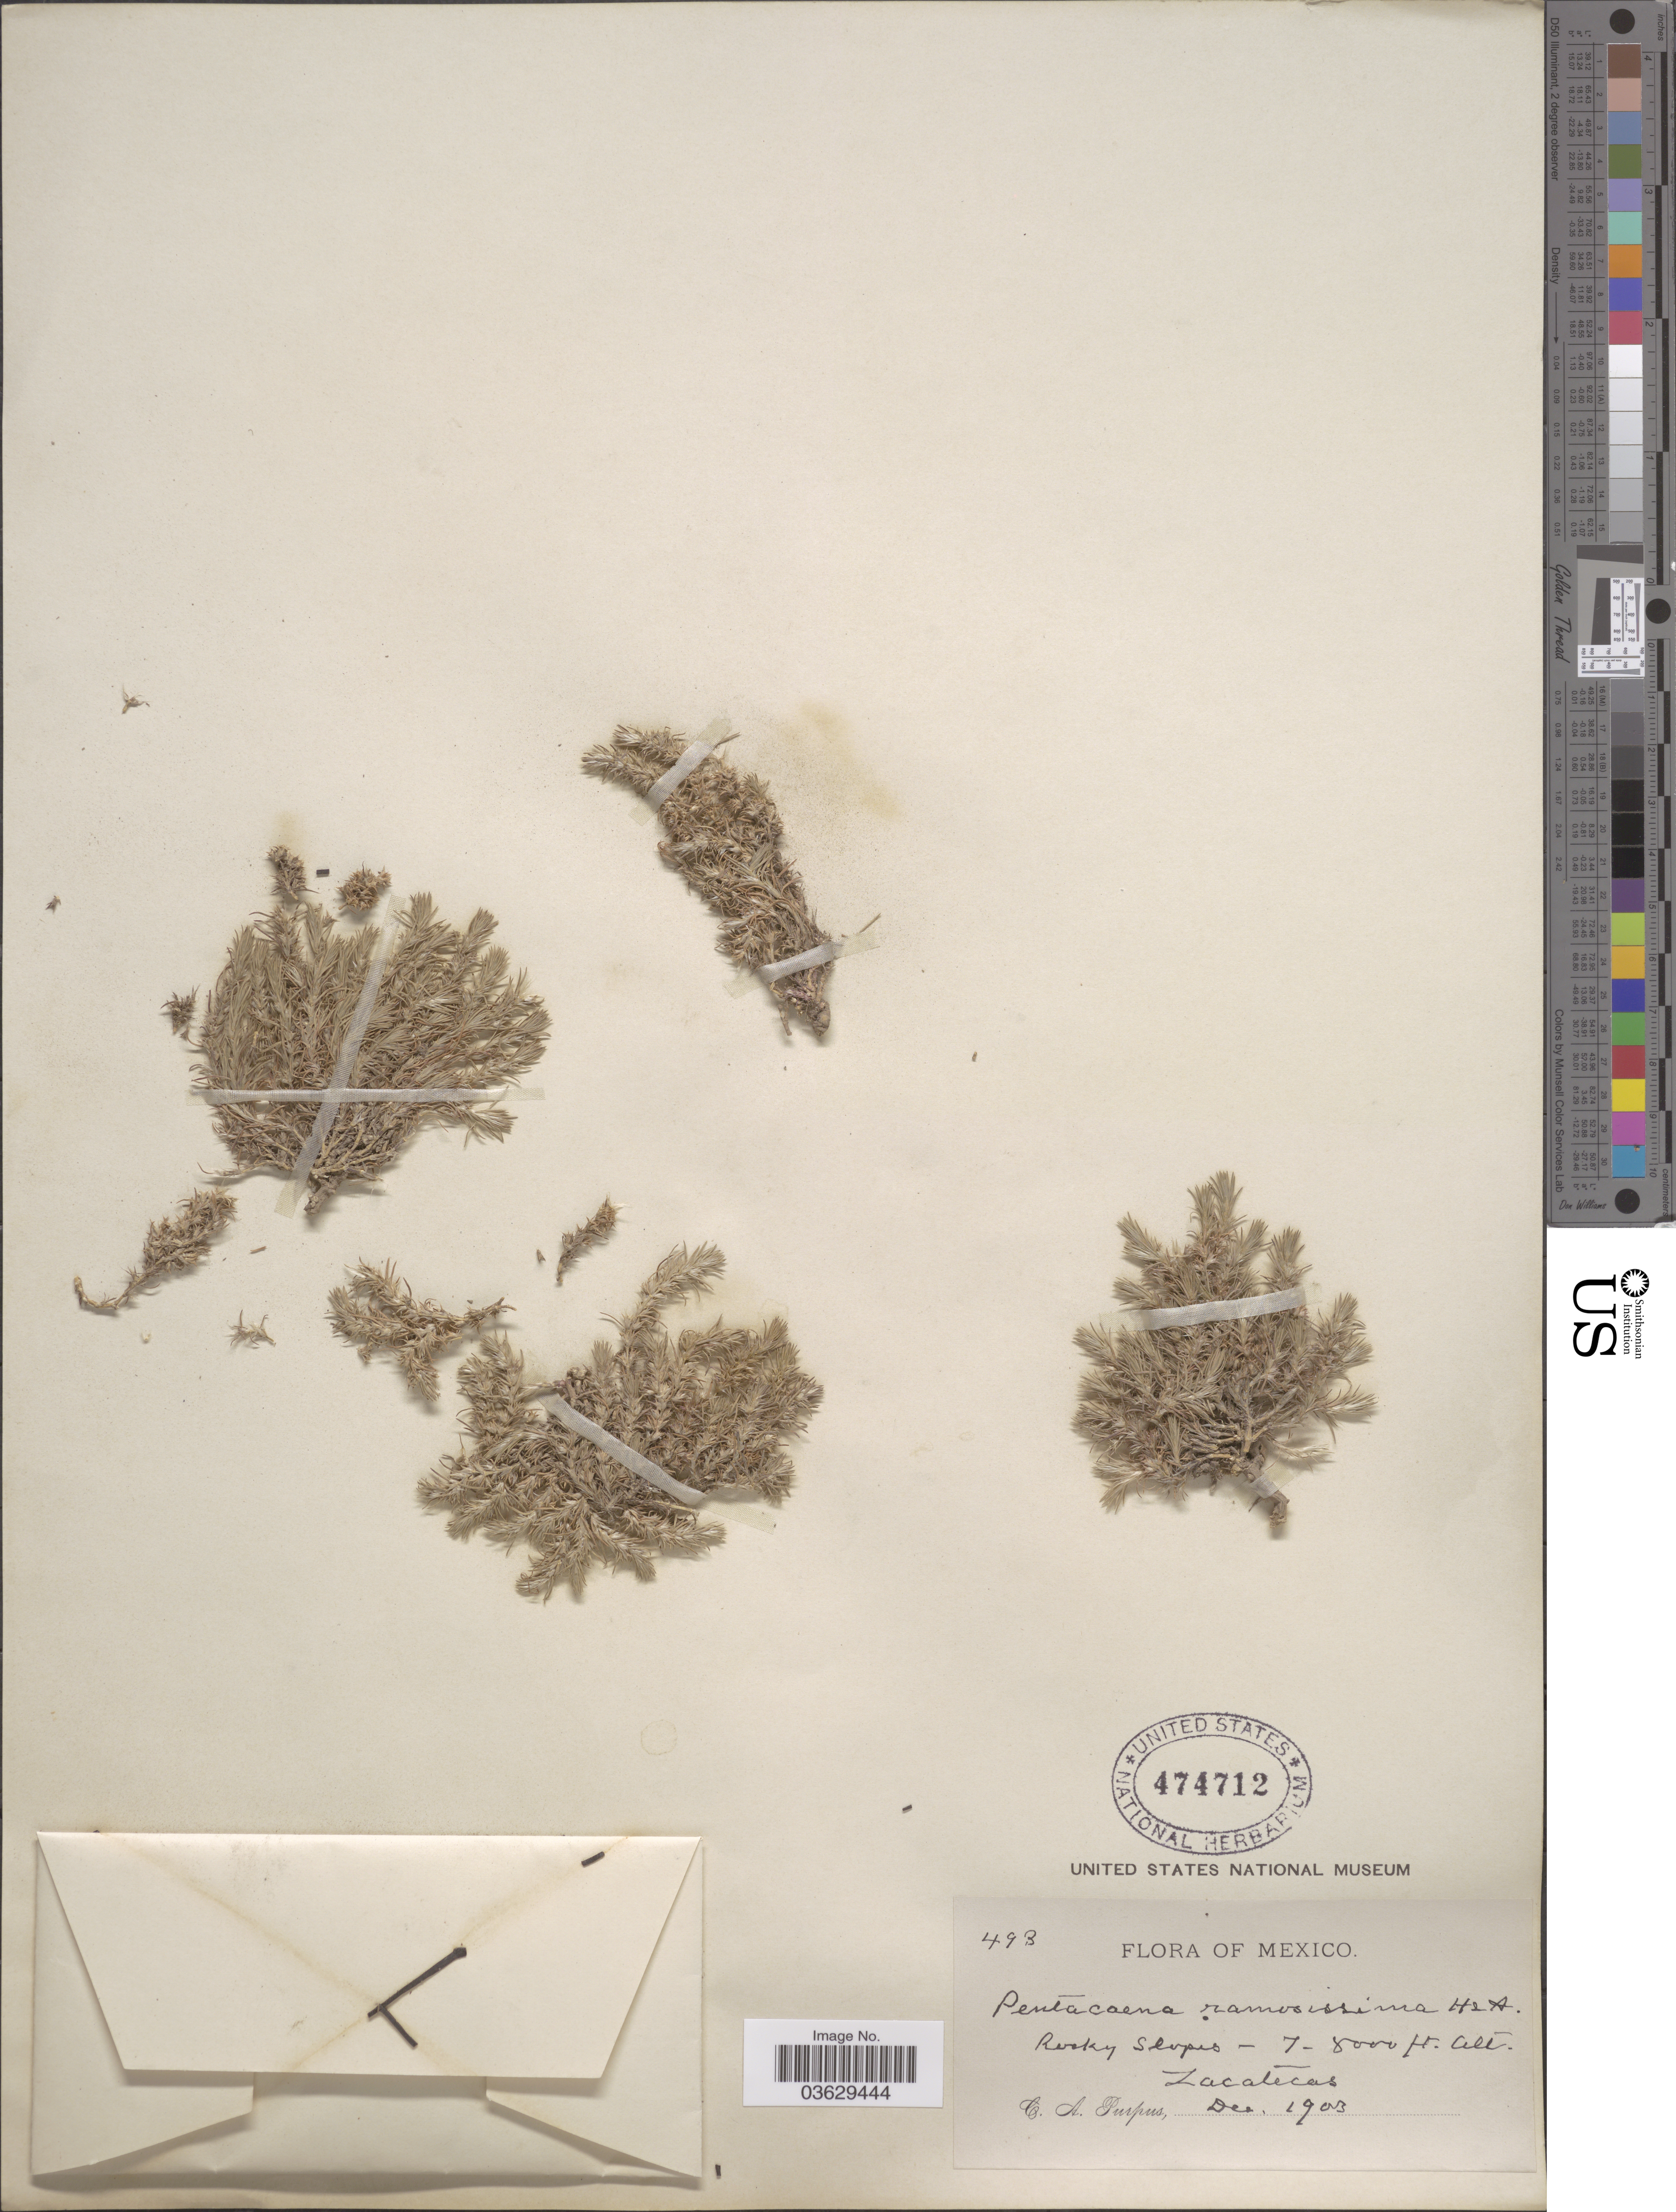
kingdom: Plantae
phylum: Tracheophyta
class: Magnoliopsida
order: Caryophyllales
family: Caryophyllaceae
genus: Cardionema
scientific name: Cardionema ramosissimum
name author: (Weinm.) A. Nelson & J.F. Macbr.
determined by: U.S. National Herbarium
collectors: C. A. Purpus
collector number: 493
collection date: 1903-12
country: Mexico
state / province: Zacatecas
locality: Rocky slopes.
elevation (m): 2134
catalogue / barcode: US 474712